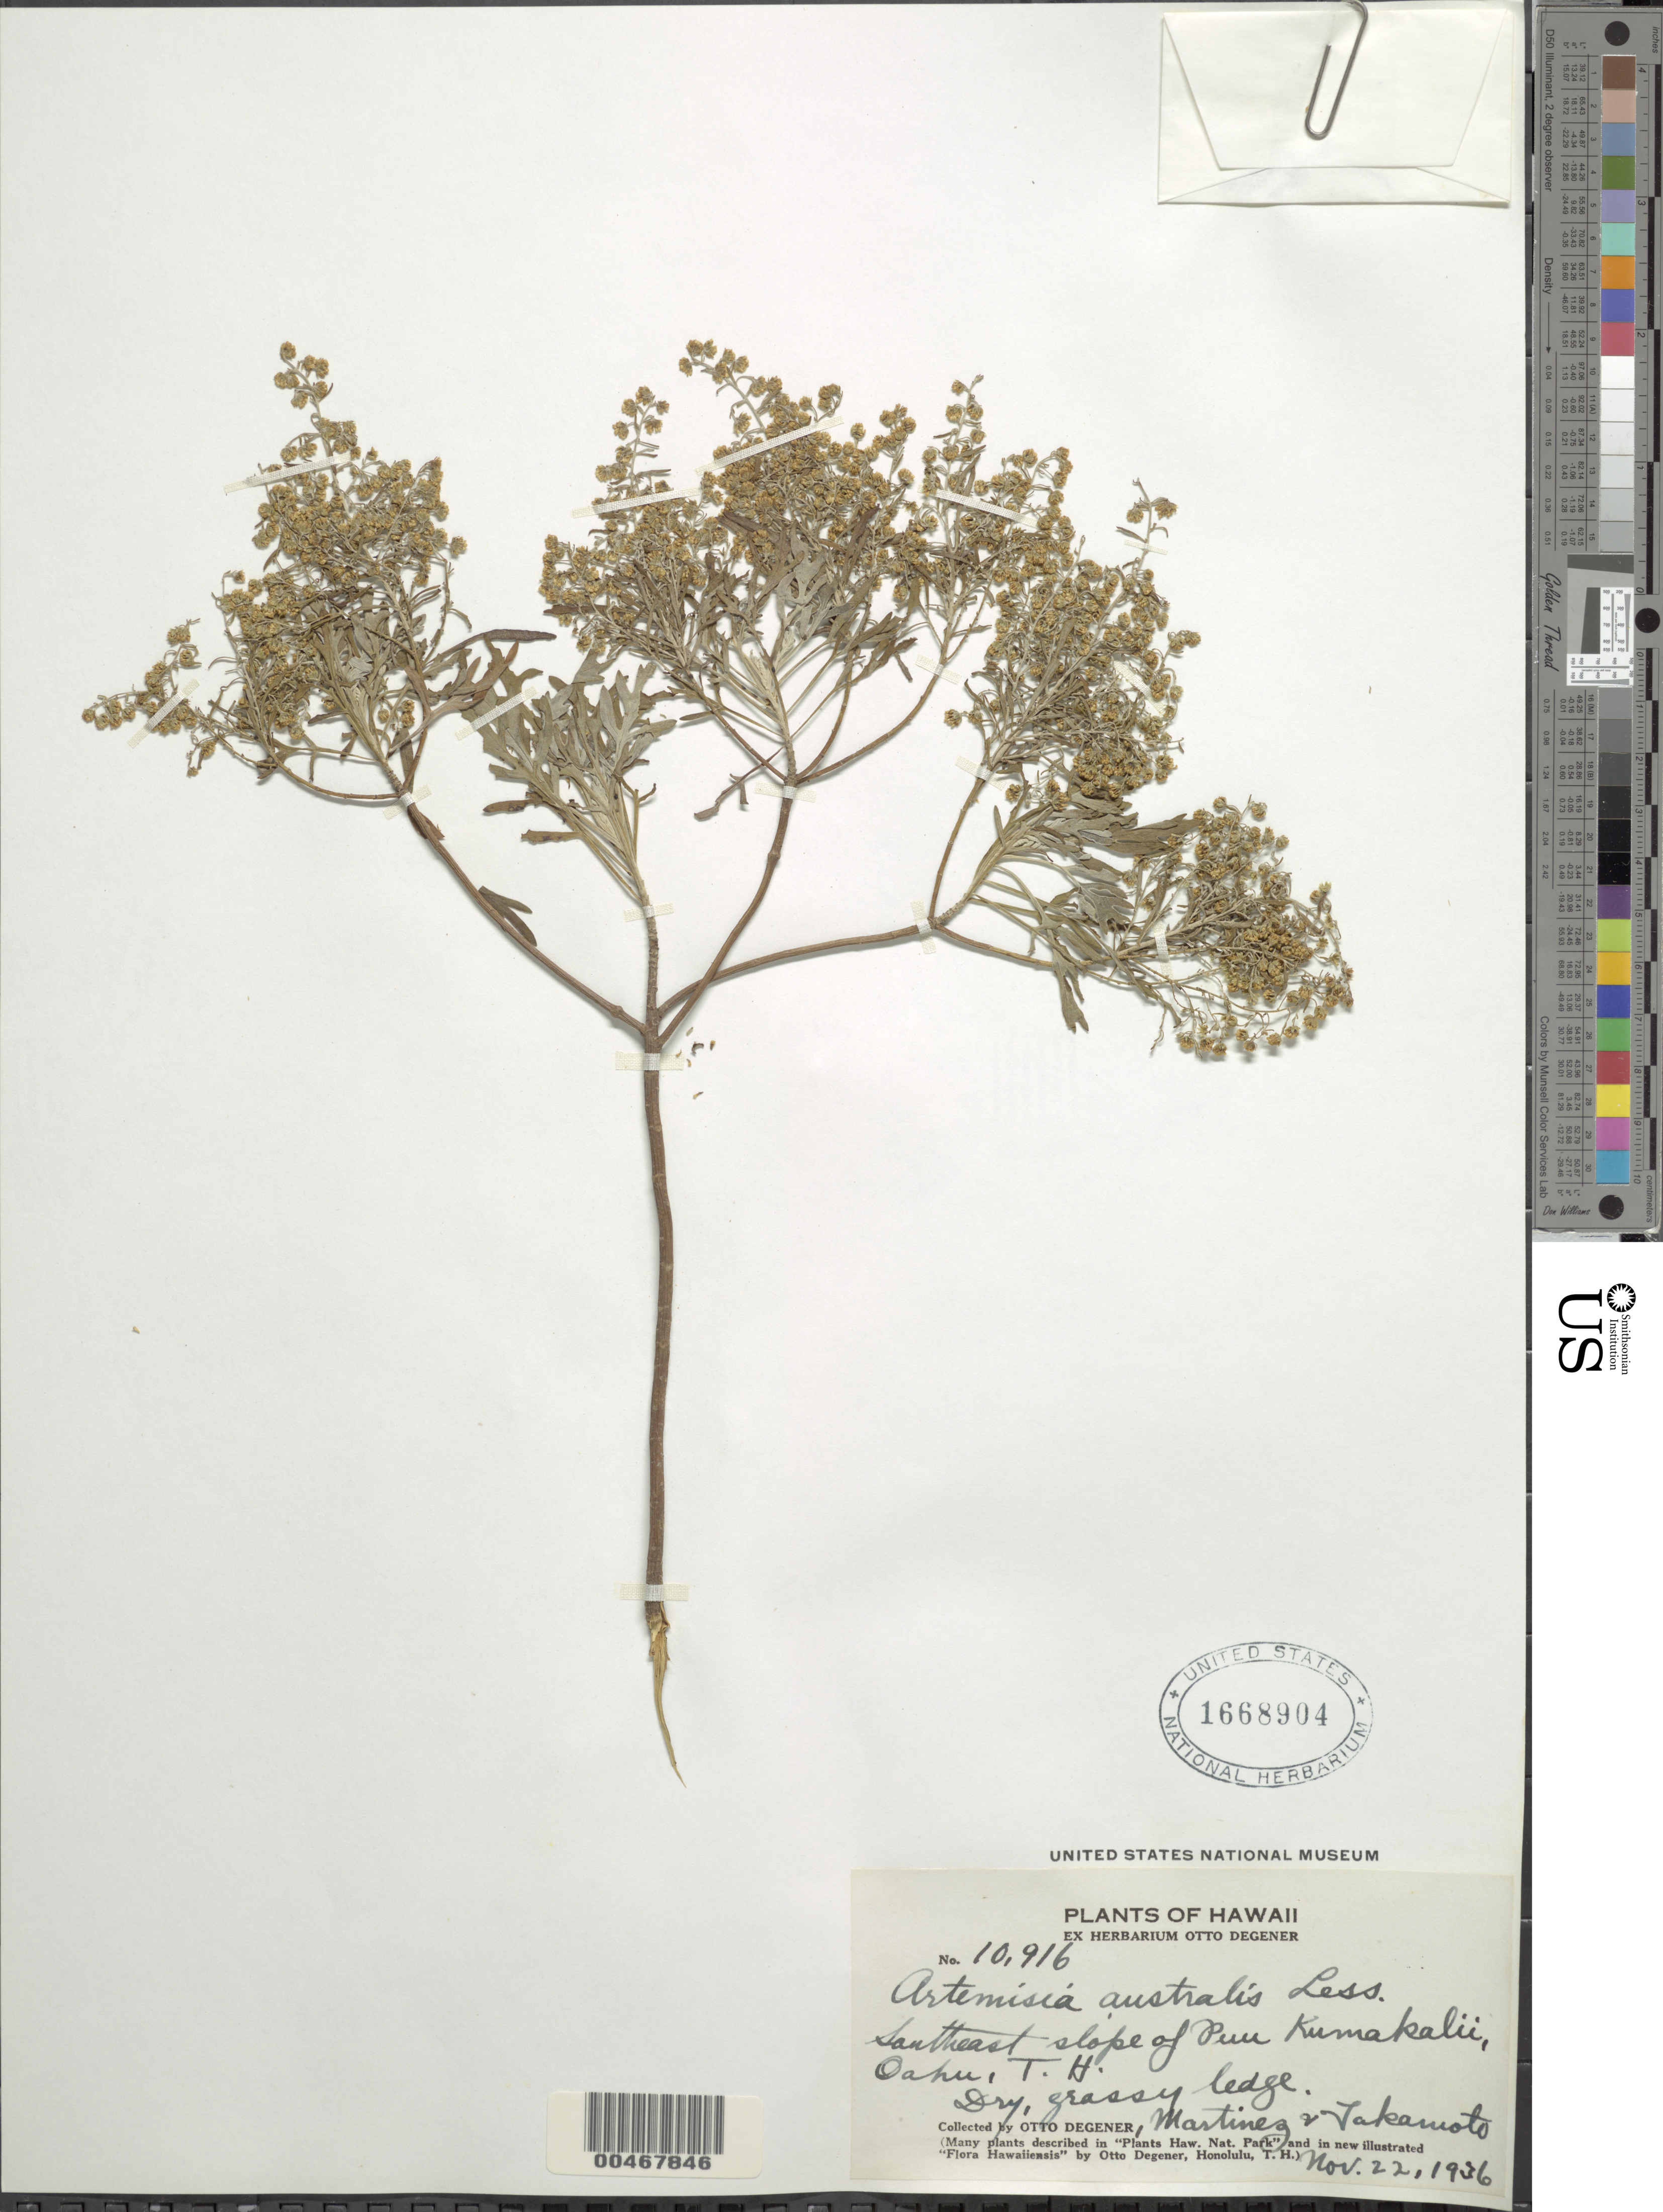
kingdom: Plantae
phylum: Tracheophyta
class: Magnoliopsida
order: Asterales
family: Asteraceae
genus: Artemisia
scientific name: Artemisia australis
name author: Less.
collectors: O. Degener, -- Martinez & -. Takamoto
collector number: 10916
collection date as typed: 22 Nov 1936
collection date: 1936-11-22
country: United States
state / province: Hawaii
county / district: Honolulu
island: Oahu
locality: SE slope of Puu Kumakalii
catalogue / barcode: US 1668904